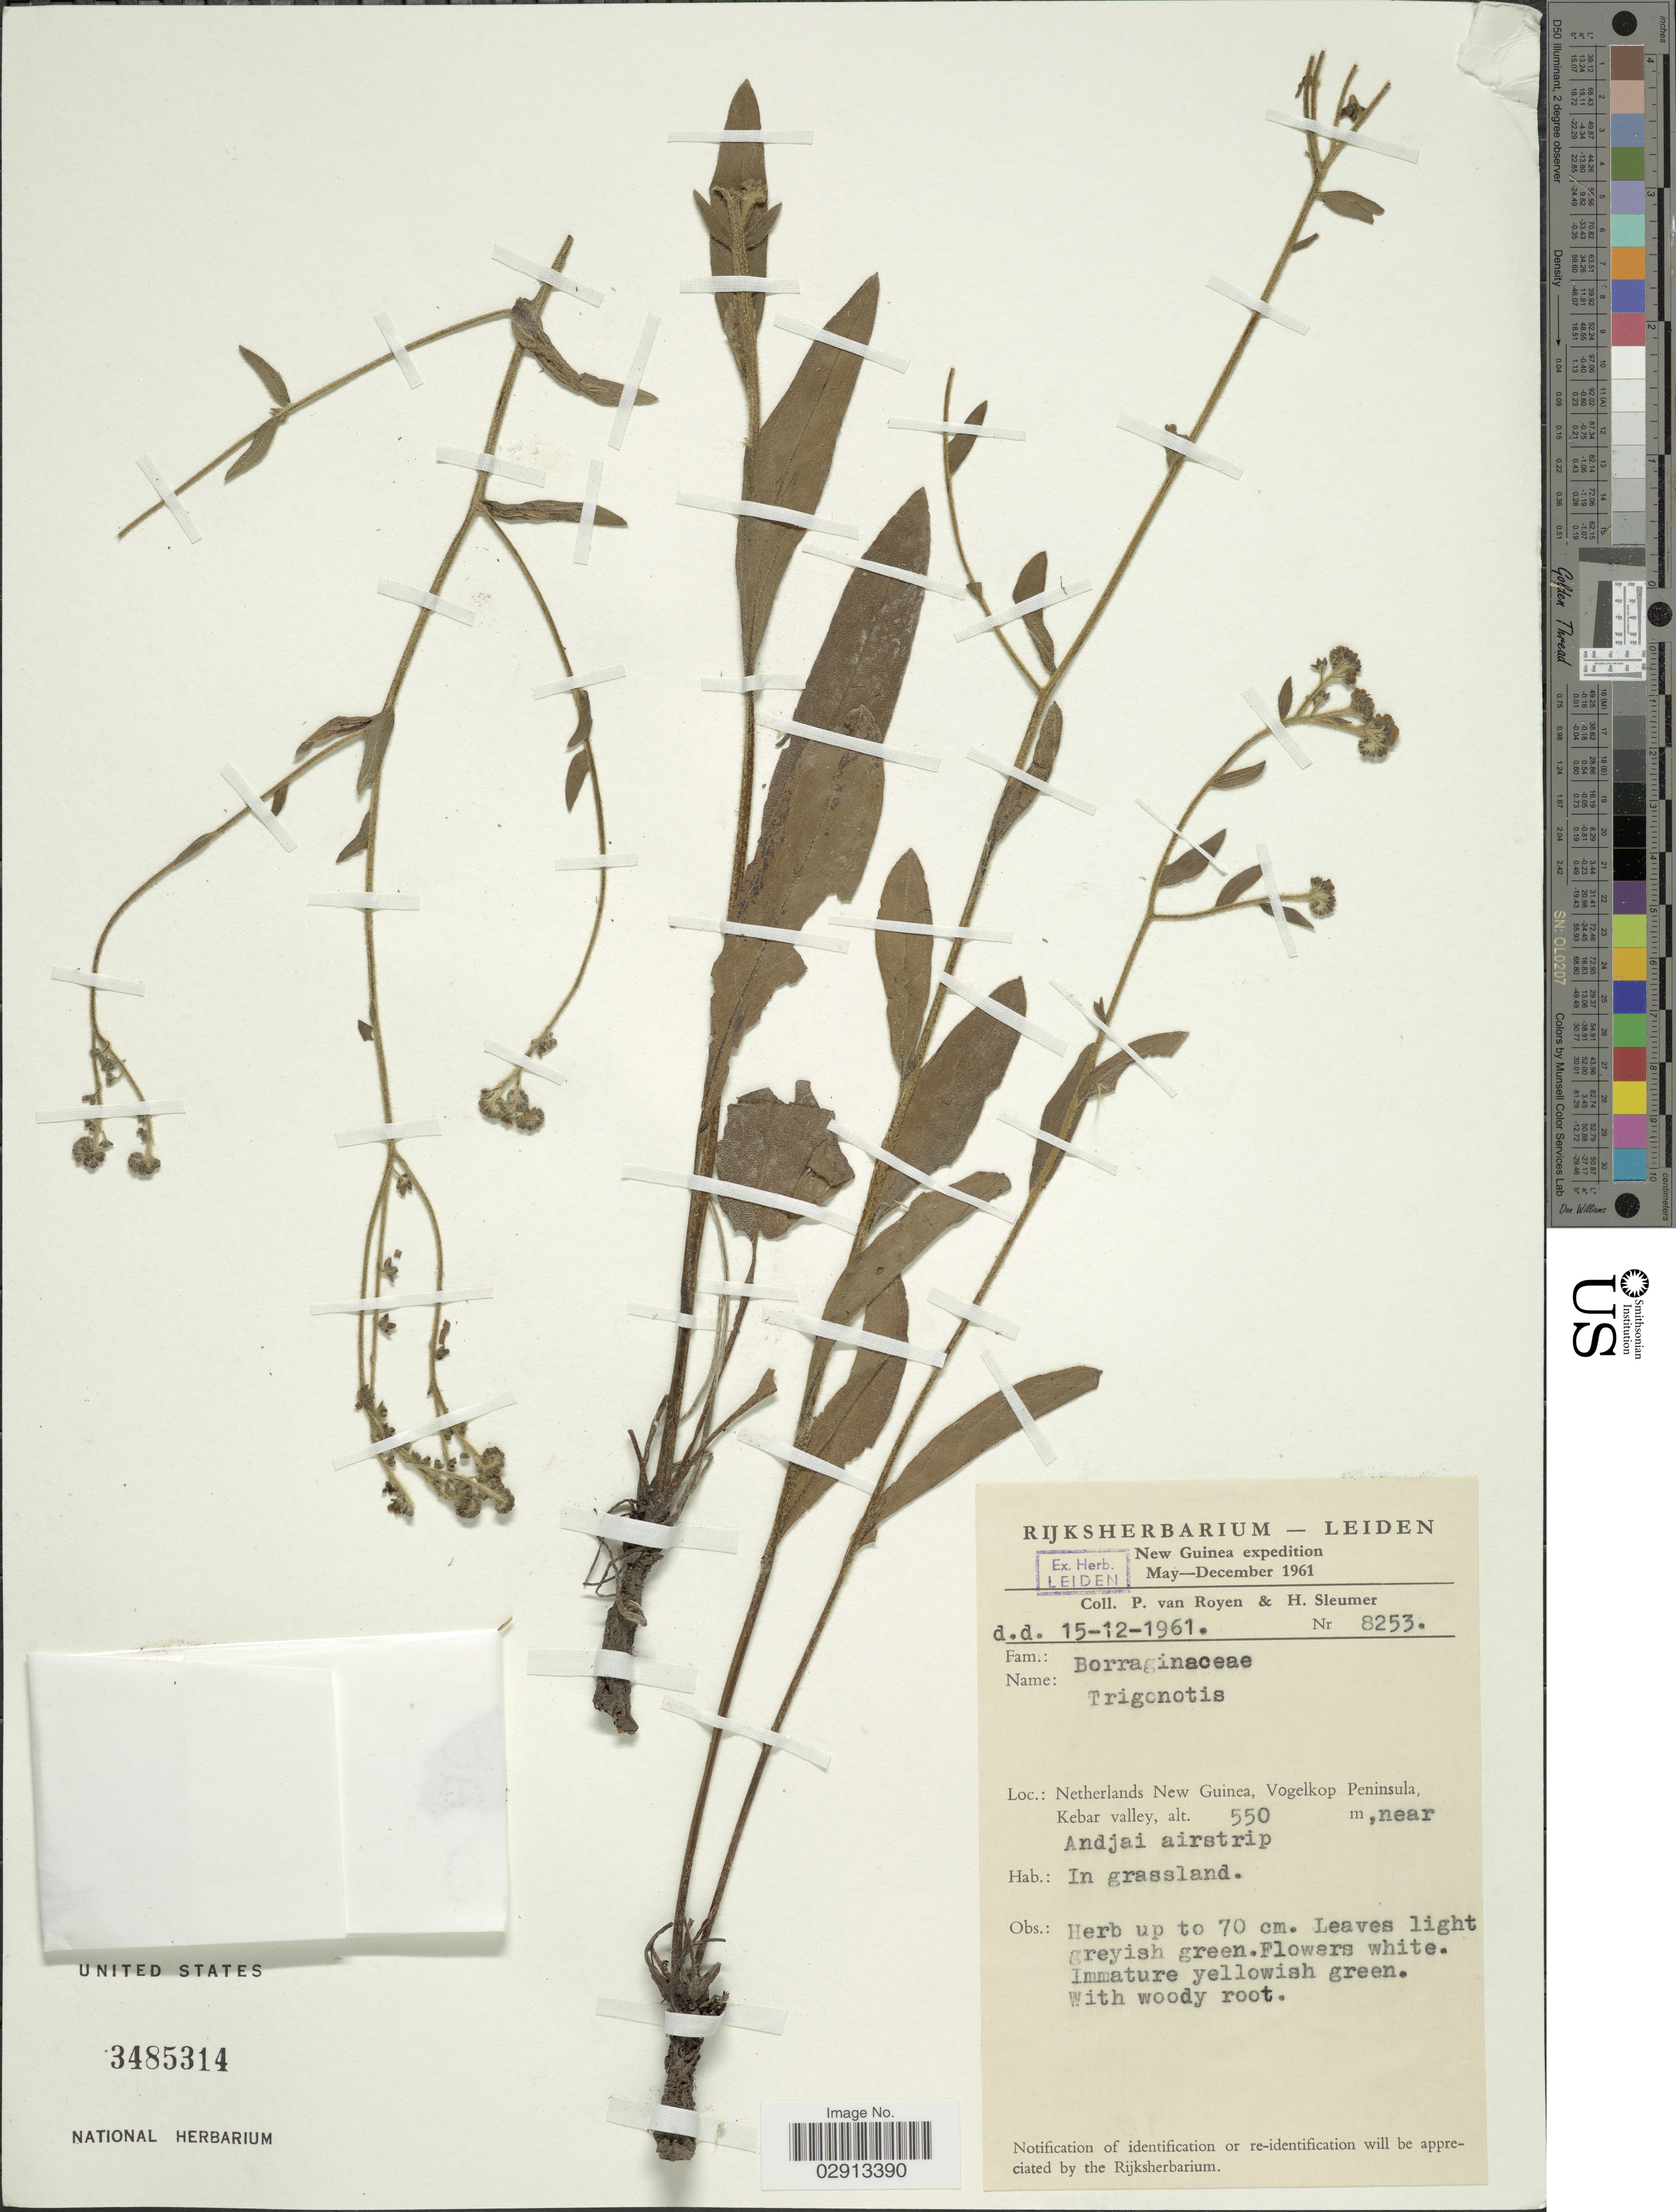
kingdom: Plantae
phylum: Tracheophyta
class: Magnoliopsida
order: Boraginales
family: Boraginaceae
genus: Trigonotis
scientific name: Trigonotis sp.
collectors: P. van Royen & H. O. Sleumer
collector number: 8253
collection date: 1961-12-15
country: Indonesia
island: New Guinea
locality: New Guinea. Netherlands New Guinea, Vogelkop Peninsula, Kebar valley, near Andjai airstrip.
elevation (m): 550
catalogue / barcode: US 3485314